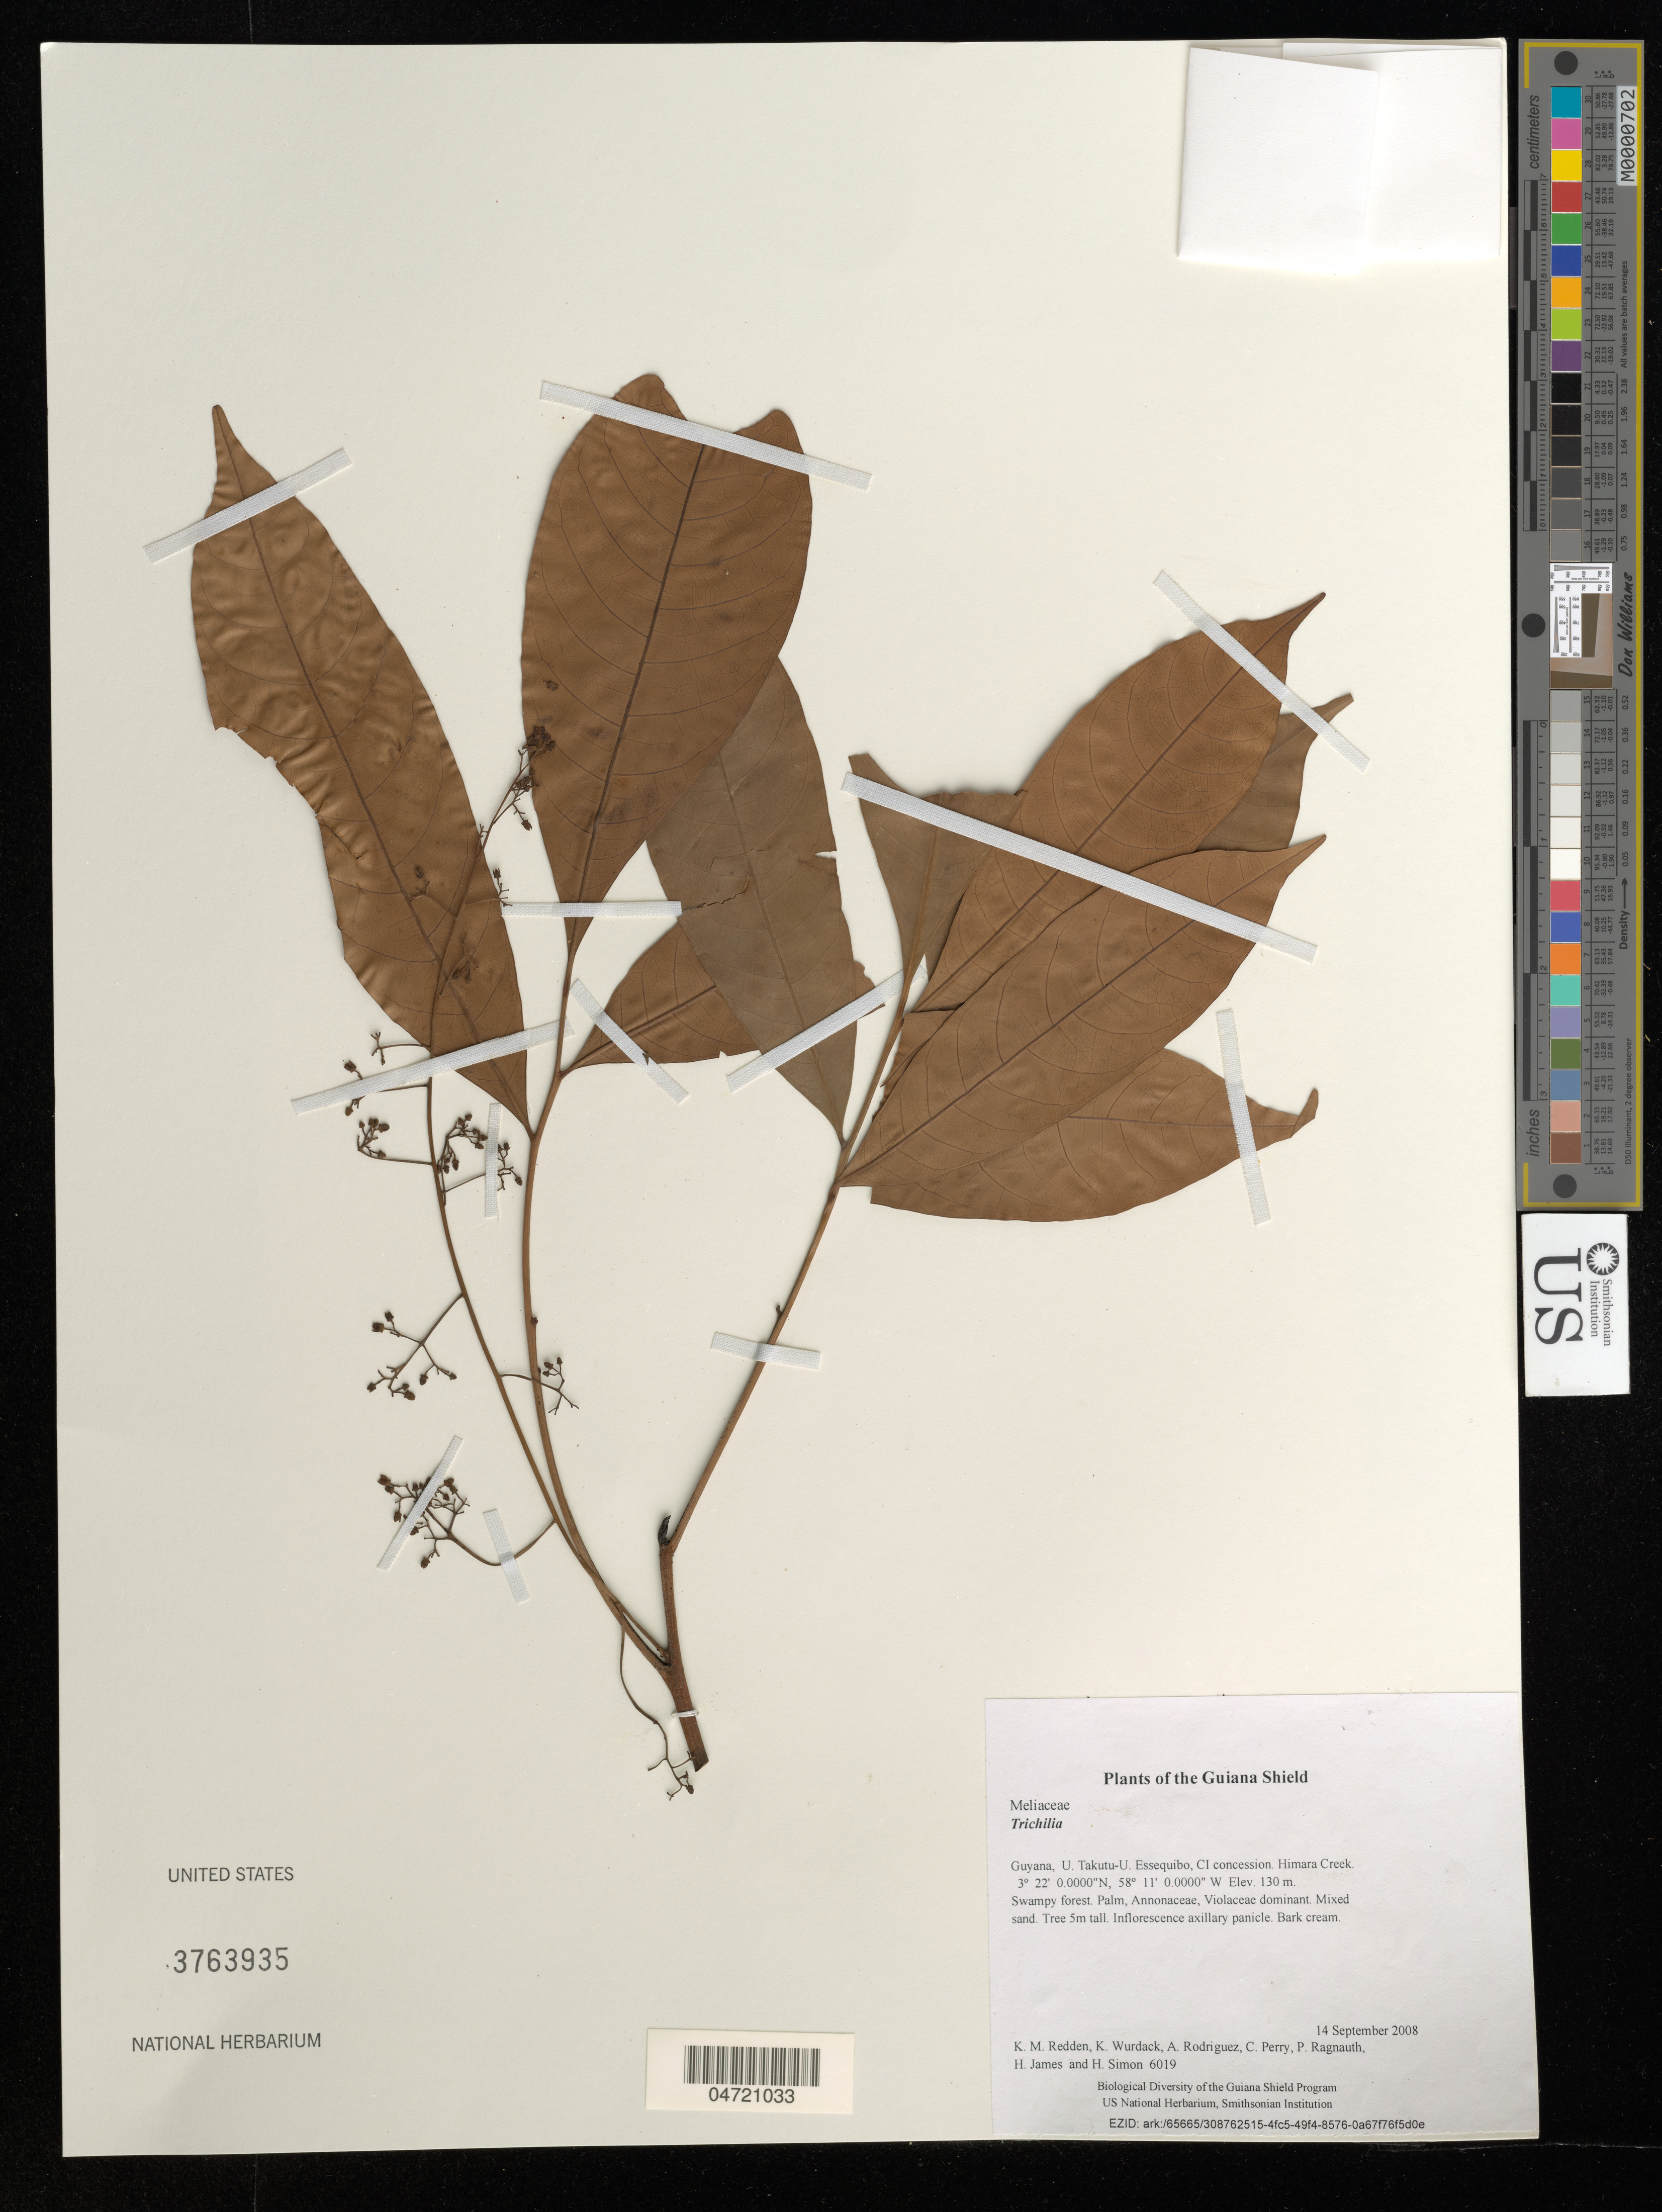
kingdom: Plantae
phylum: Tracheophyta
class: Magnoliopsida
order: Sapindales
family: Meliaceae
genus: Trichilia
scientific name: Trichilia sp.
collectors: K. M. Redden, K. Wurdack, A. Rodriguez, C. Perry, P. Ragnauth, H. James & H. Simon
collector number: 6019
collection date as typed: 14 September 2008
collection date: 2008-09-14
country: Guyana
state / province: U. Takutu-U. Essequibo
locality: CI concession. Himara Creek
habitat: Swampy forest. Palm, Annonaceae, Violaceae dominant. Mixed sand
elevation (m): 130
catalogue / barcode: US 3763935